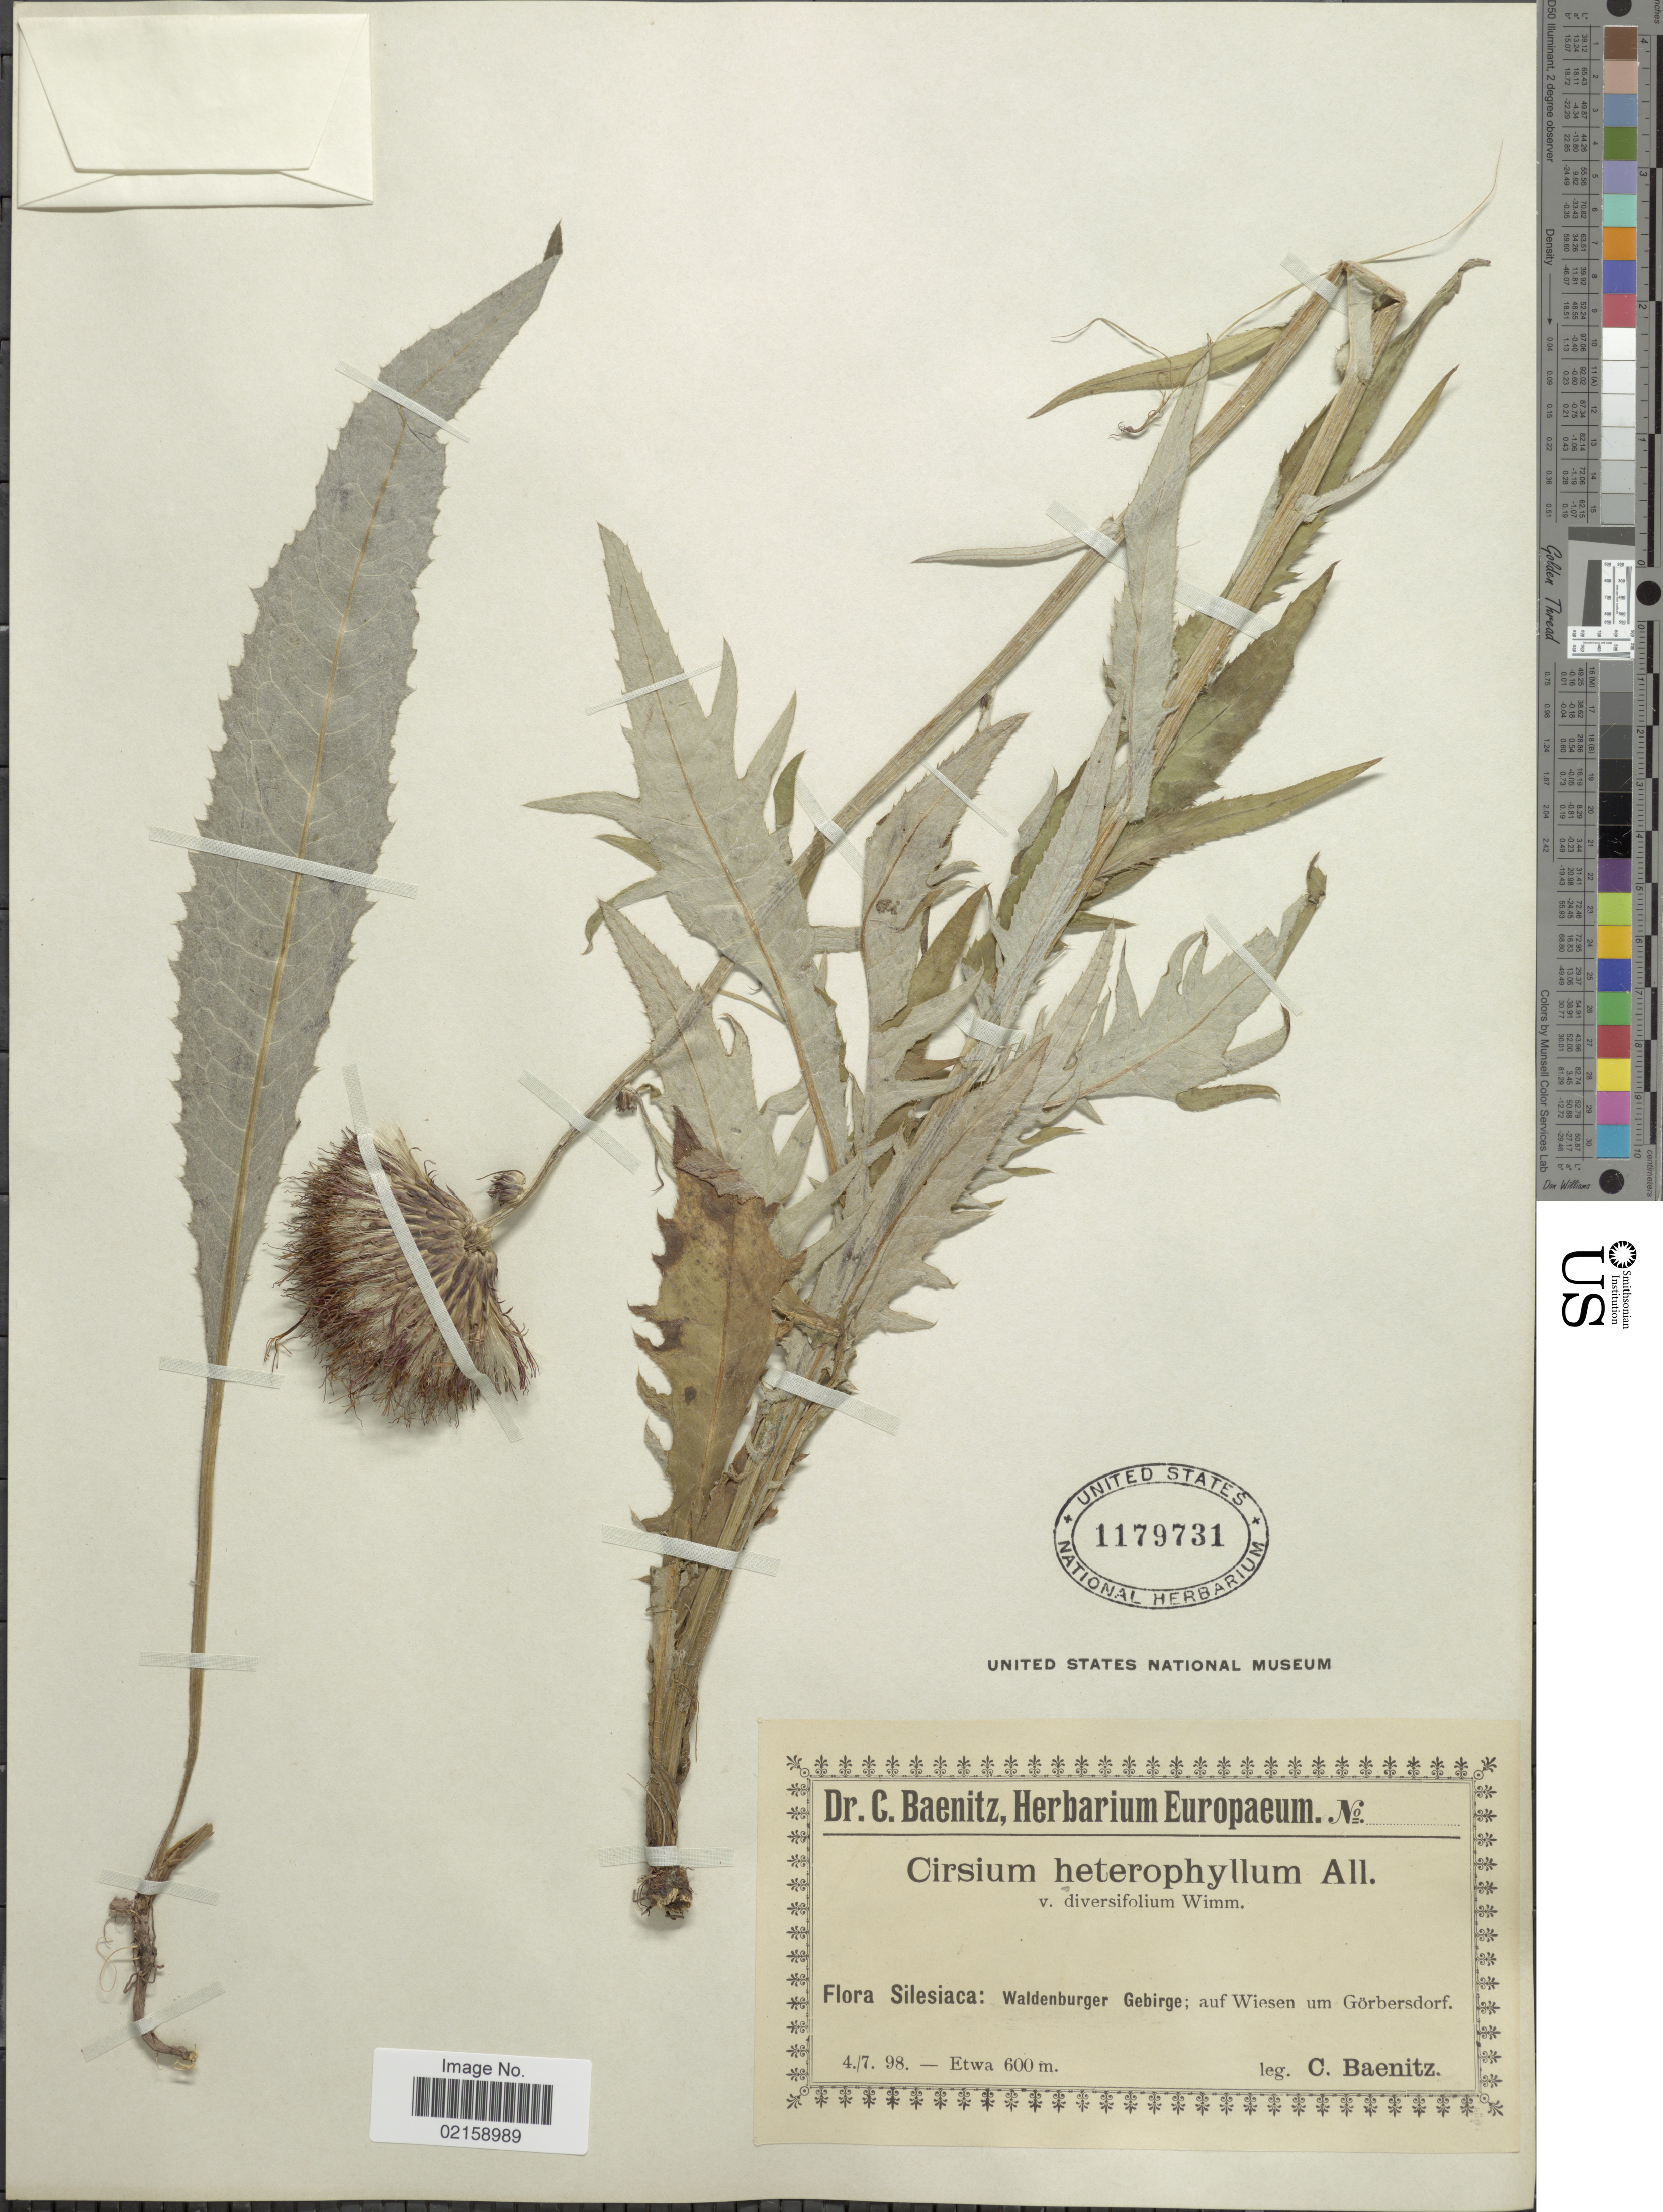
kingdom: Plantae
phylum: Tracheophyta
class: Magnoliopsida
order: Asterales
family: Asteraceae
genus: Cirsium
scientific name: Cirsium heterophyllum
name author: (L.) Hill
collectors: C. G. Baenitz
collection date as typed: Transcribed d/m/y: 4/7/98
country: Germany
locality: Silesiaca: Waldenburger Gebirge: auf Wiesen um Gorbersdorf.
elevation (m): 600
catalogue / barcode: US 1179731